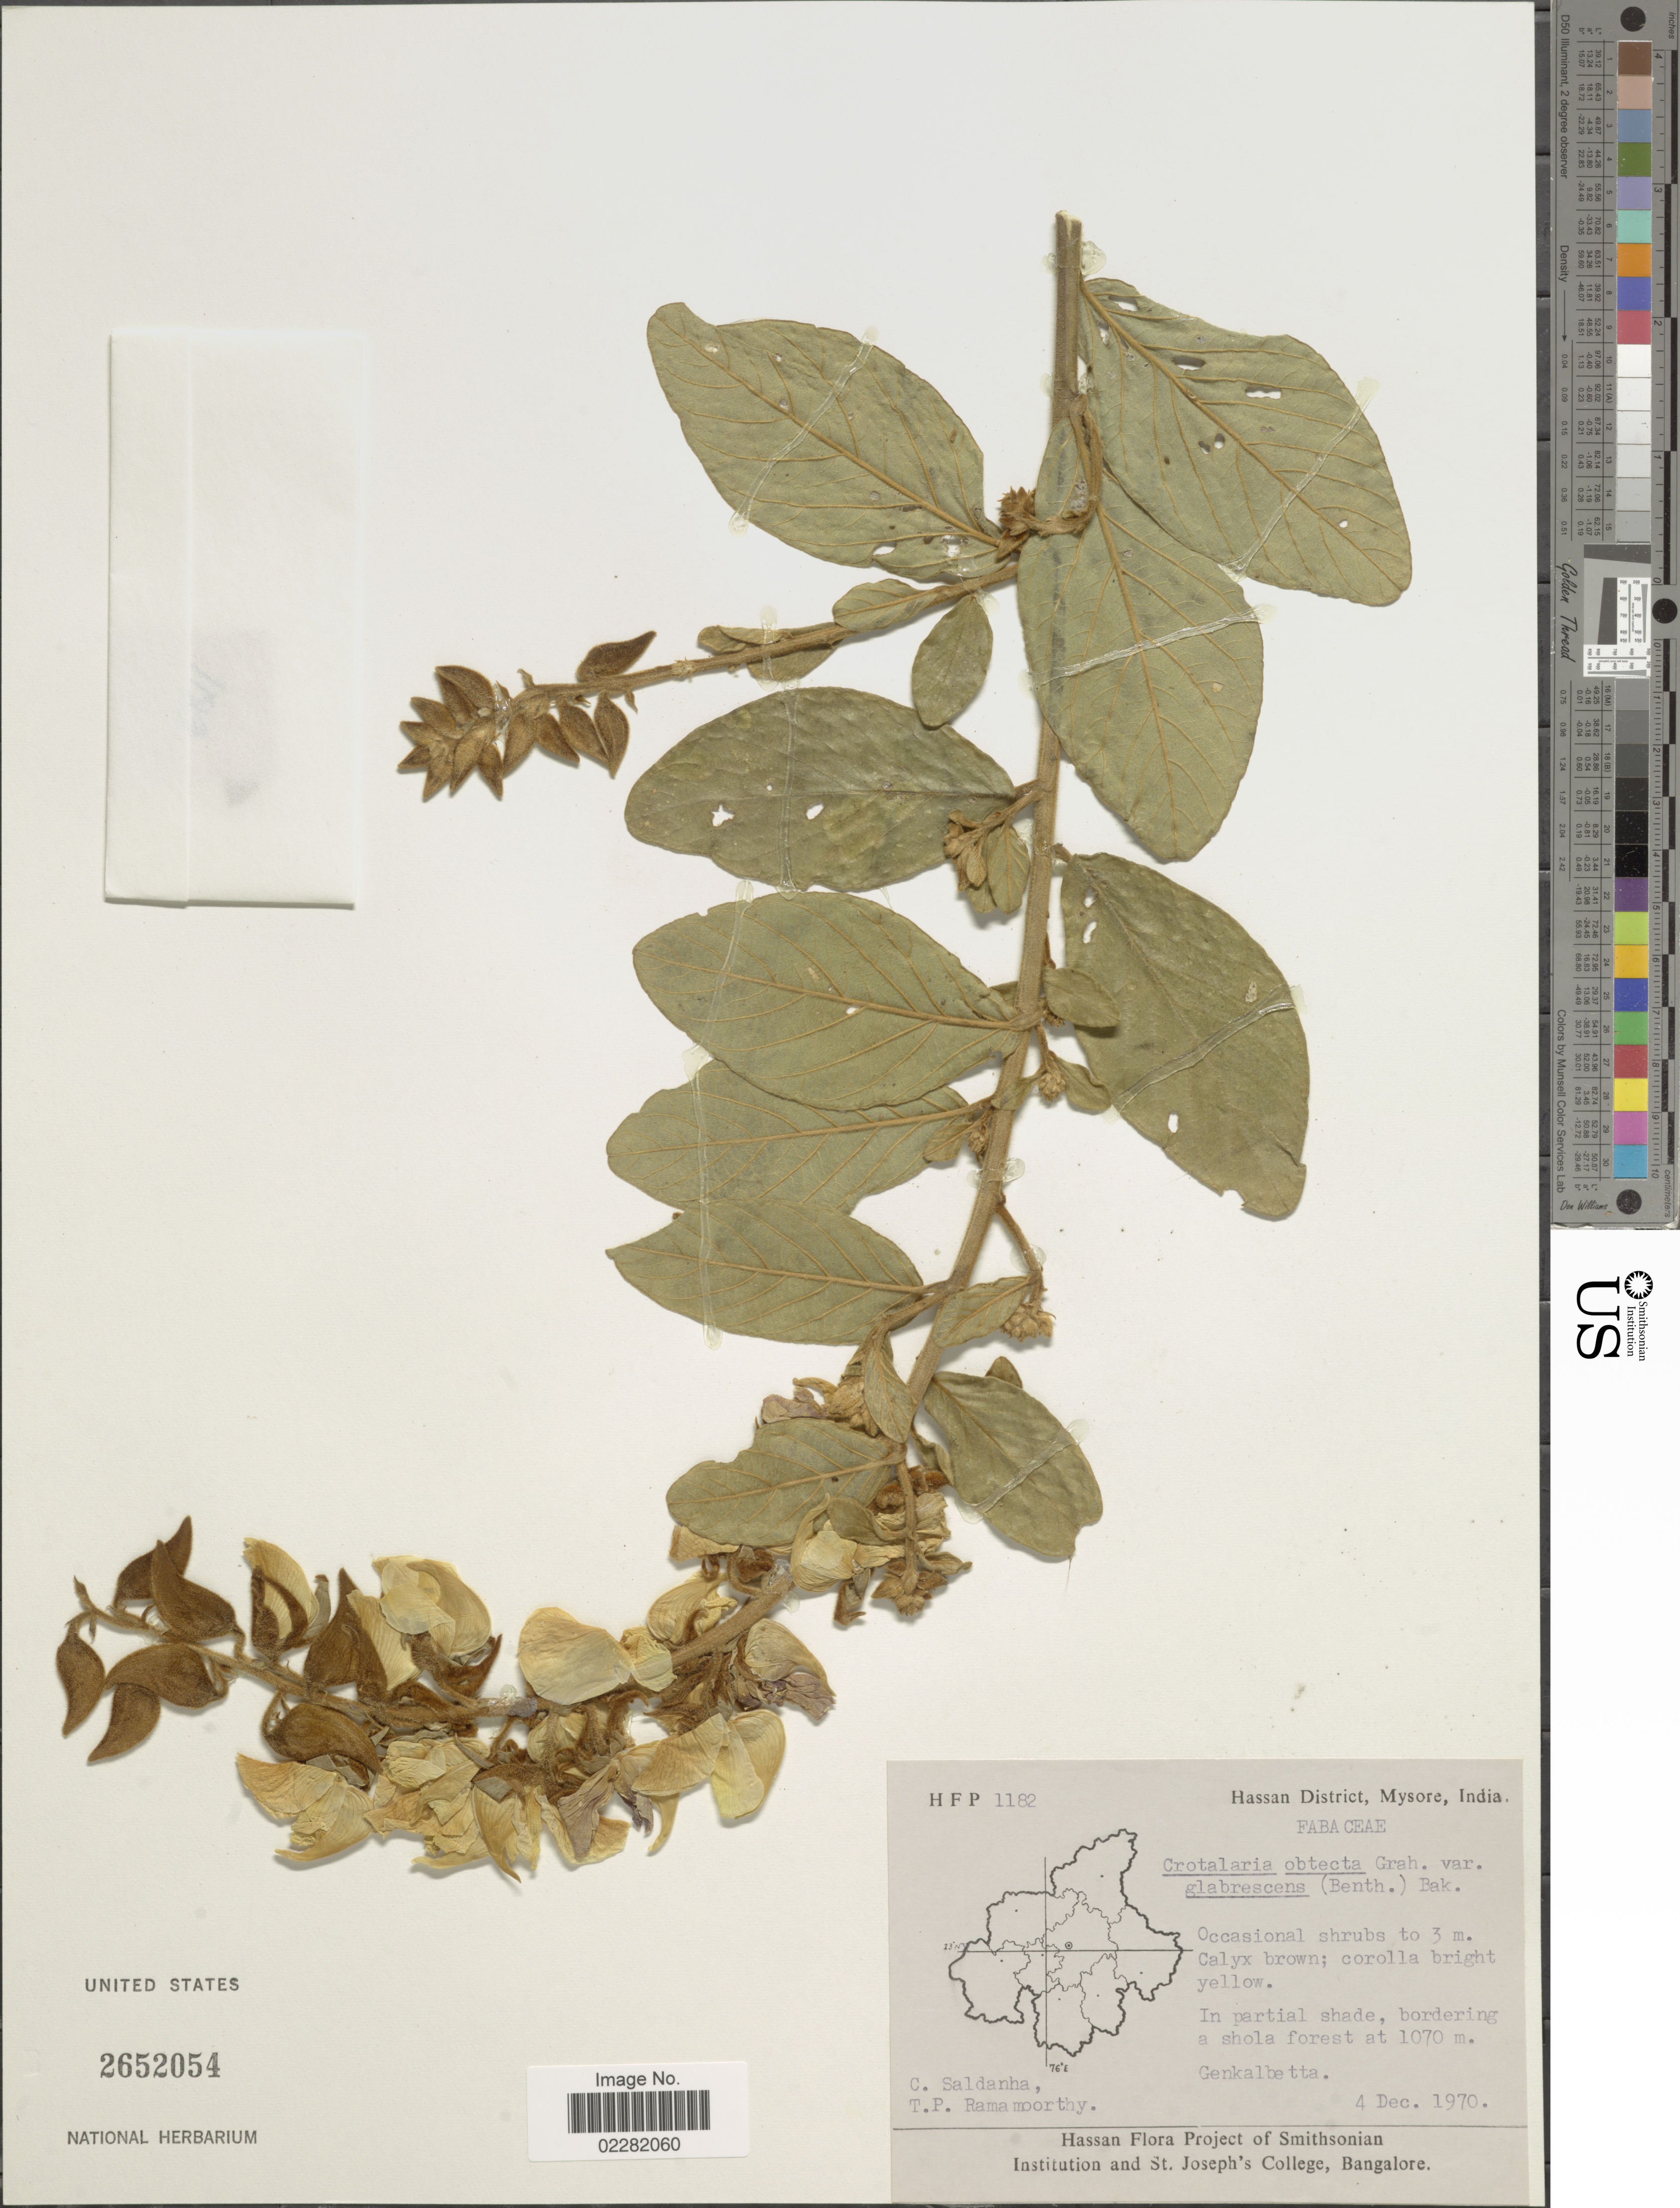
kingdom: Plantae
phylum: Tracheophyta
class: Magnoliopsida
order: Fabales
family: Fabaceae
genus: Crotalaria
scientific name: Crotalaria obtecta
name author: Wight & Arn.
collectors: C. Saldanha & T. P. Ramamoorthy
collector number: HFP1182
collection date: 1970-12-04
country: India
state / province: Karnataka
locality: Hassan District, Mysore, Genkalbetta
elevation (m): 1070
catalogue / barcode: US 2652054